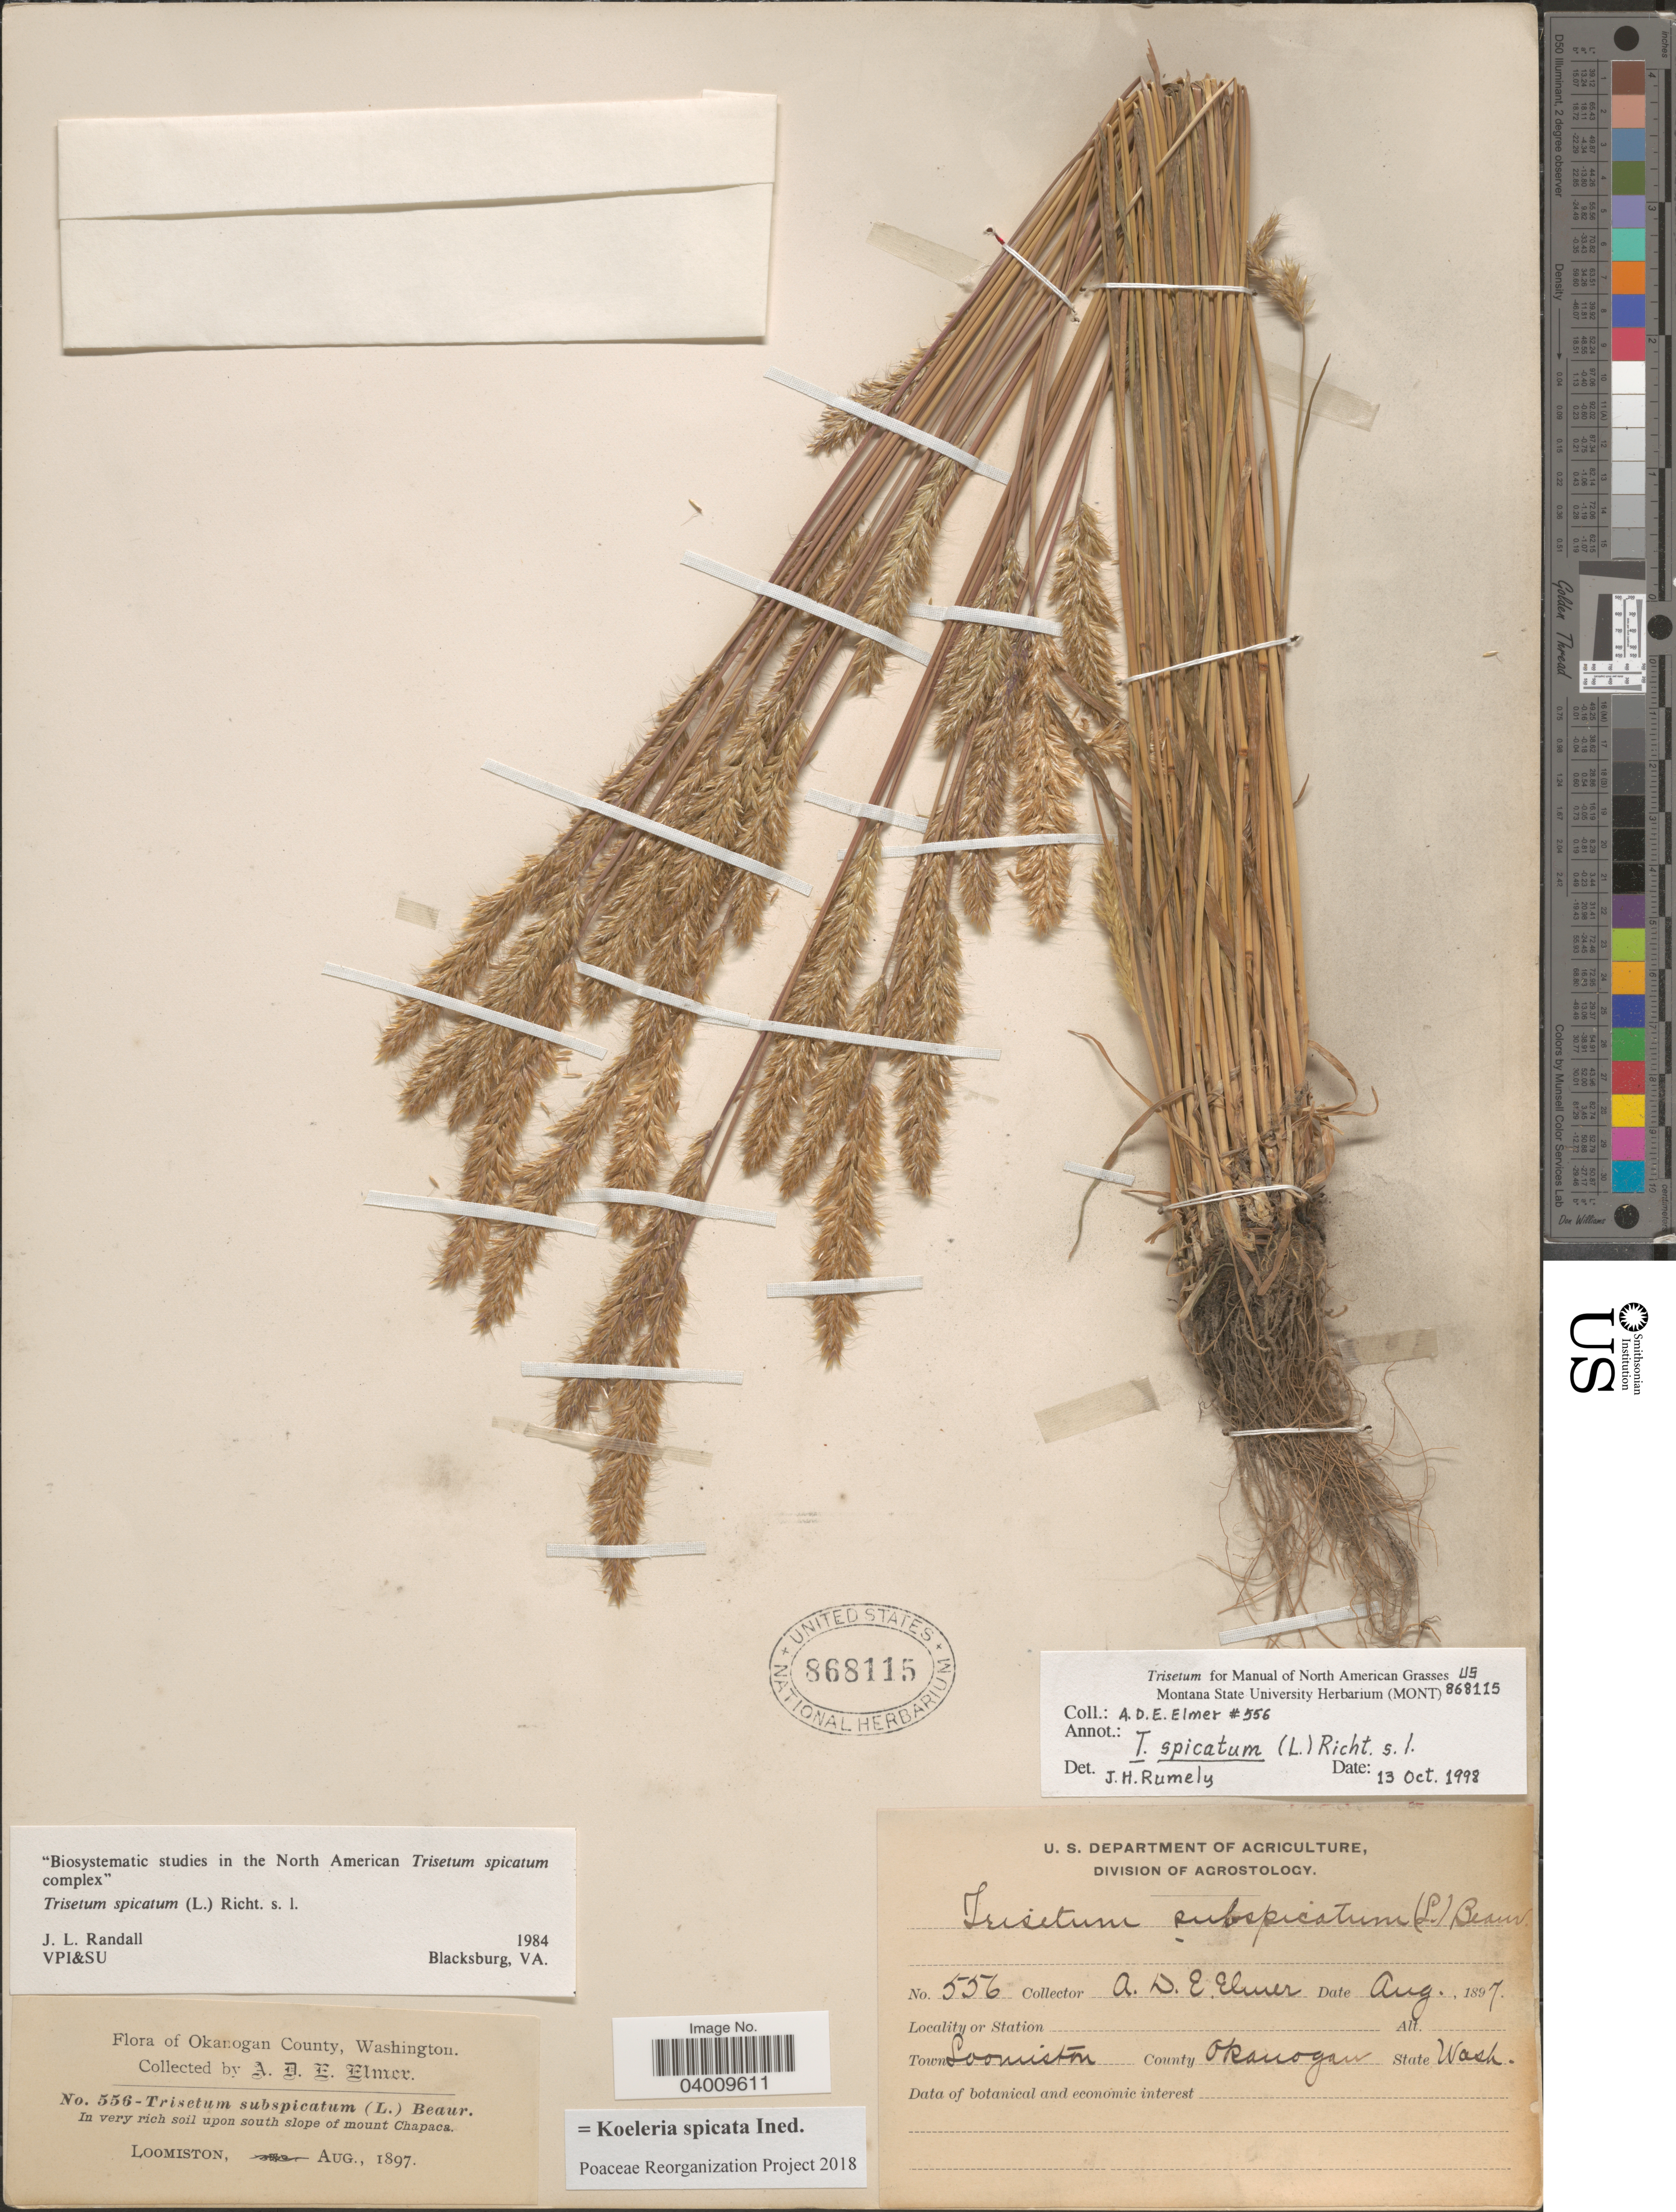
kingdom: Plantae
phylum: Tracheophyta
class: Liliopsida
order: Poales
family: Poaceae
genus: Koeleria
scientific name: Koeleria spicata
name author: (L.) Barberá et al.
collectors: A. D. E. Elmer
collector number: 556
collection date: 1897-08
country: United States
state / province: Washington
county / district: Okanogan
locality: Okanogan County. In very rich soil upon south slope of mount Chapaca. Town. Loomiston.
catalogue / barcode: US 868115